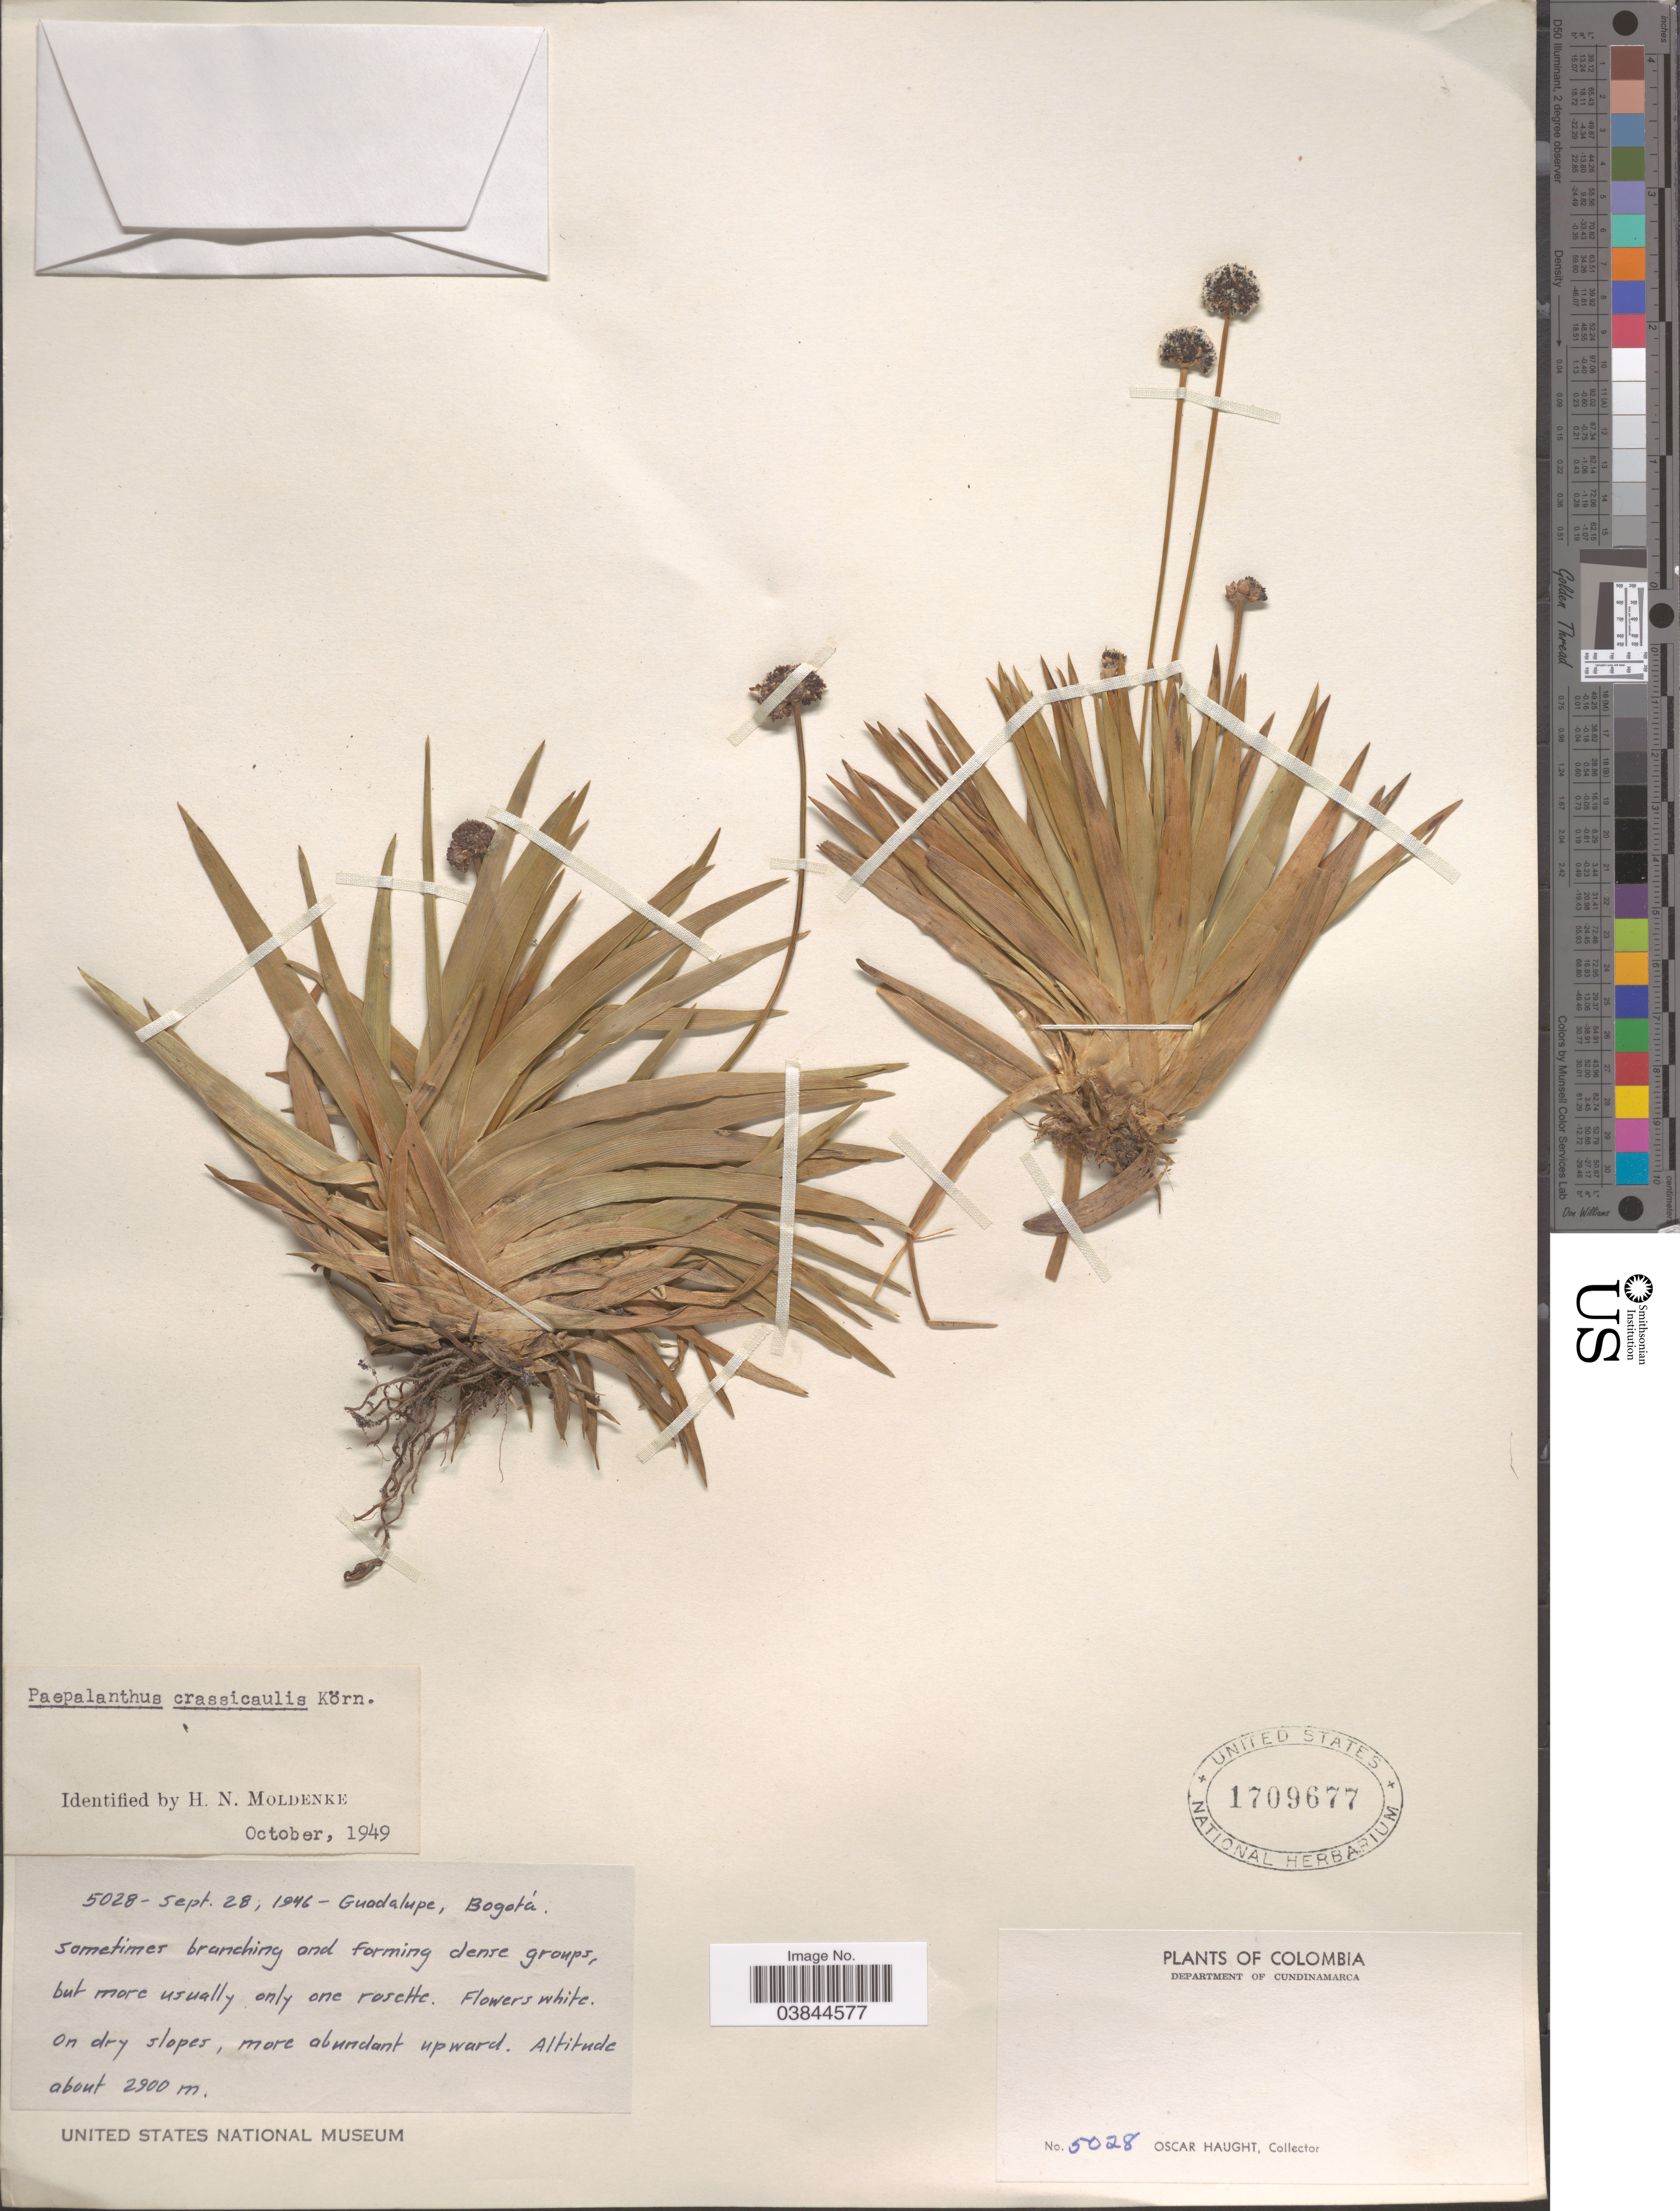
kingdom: Plantae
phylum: Tracheophyta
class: Liliopsida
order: Poales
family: Eriocaulaceae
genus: Paepalanthus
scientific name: Paepalanthus ensifolius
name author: (Kunth) Kunth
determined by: Sauthier, Laura Jeanne, (SPF), Universidade de Sao Paulo (BRAZIL)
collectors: O. Haught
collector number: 5028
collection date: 1946-09-28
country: Colombia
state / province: Cundinamarca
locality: Guadalupe, Bogotá. Department of Cundinamarca.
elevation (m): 2900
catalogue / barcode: US 1709677